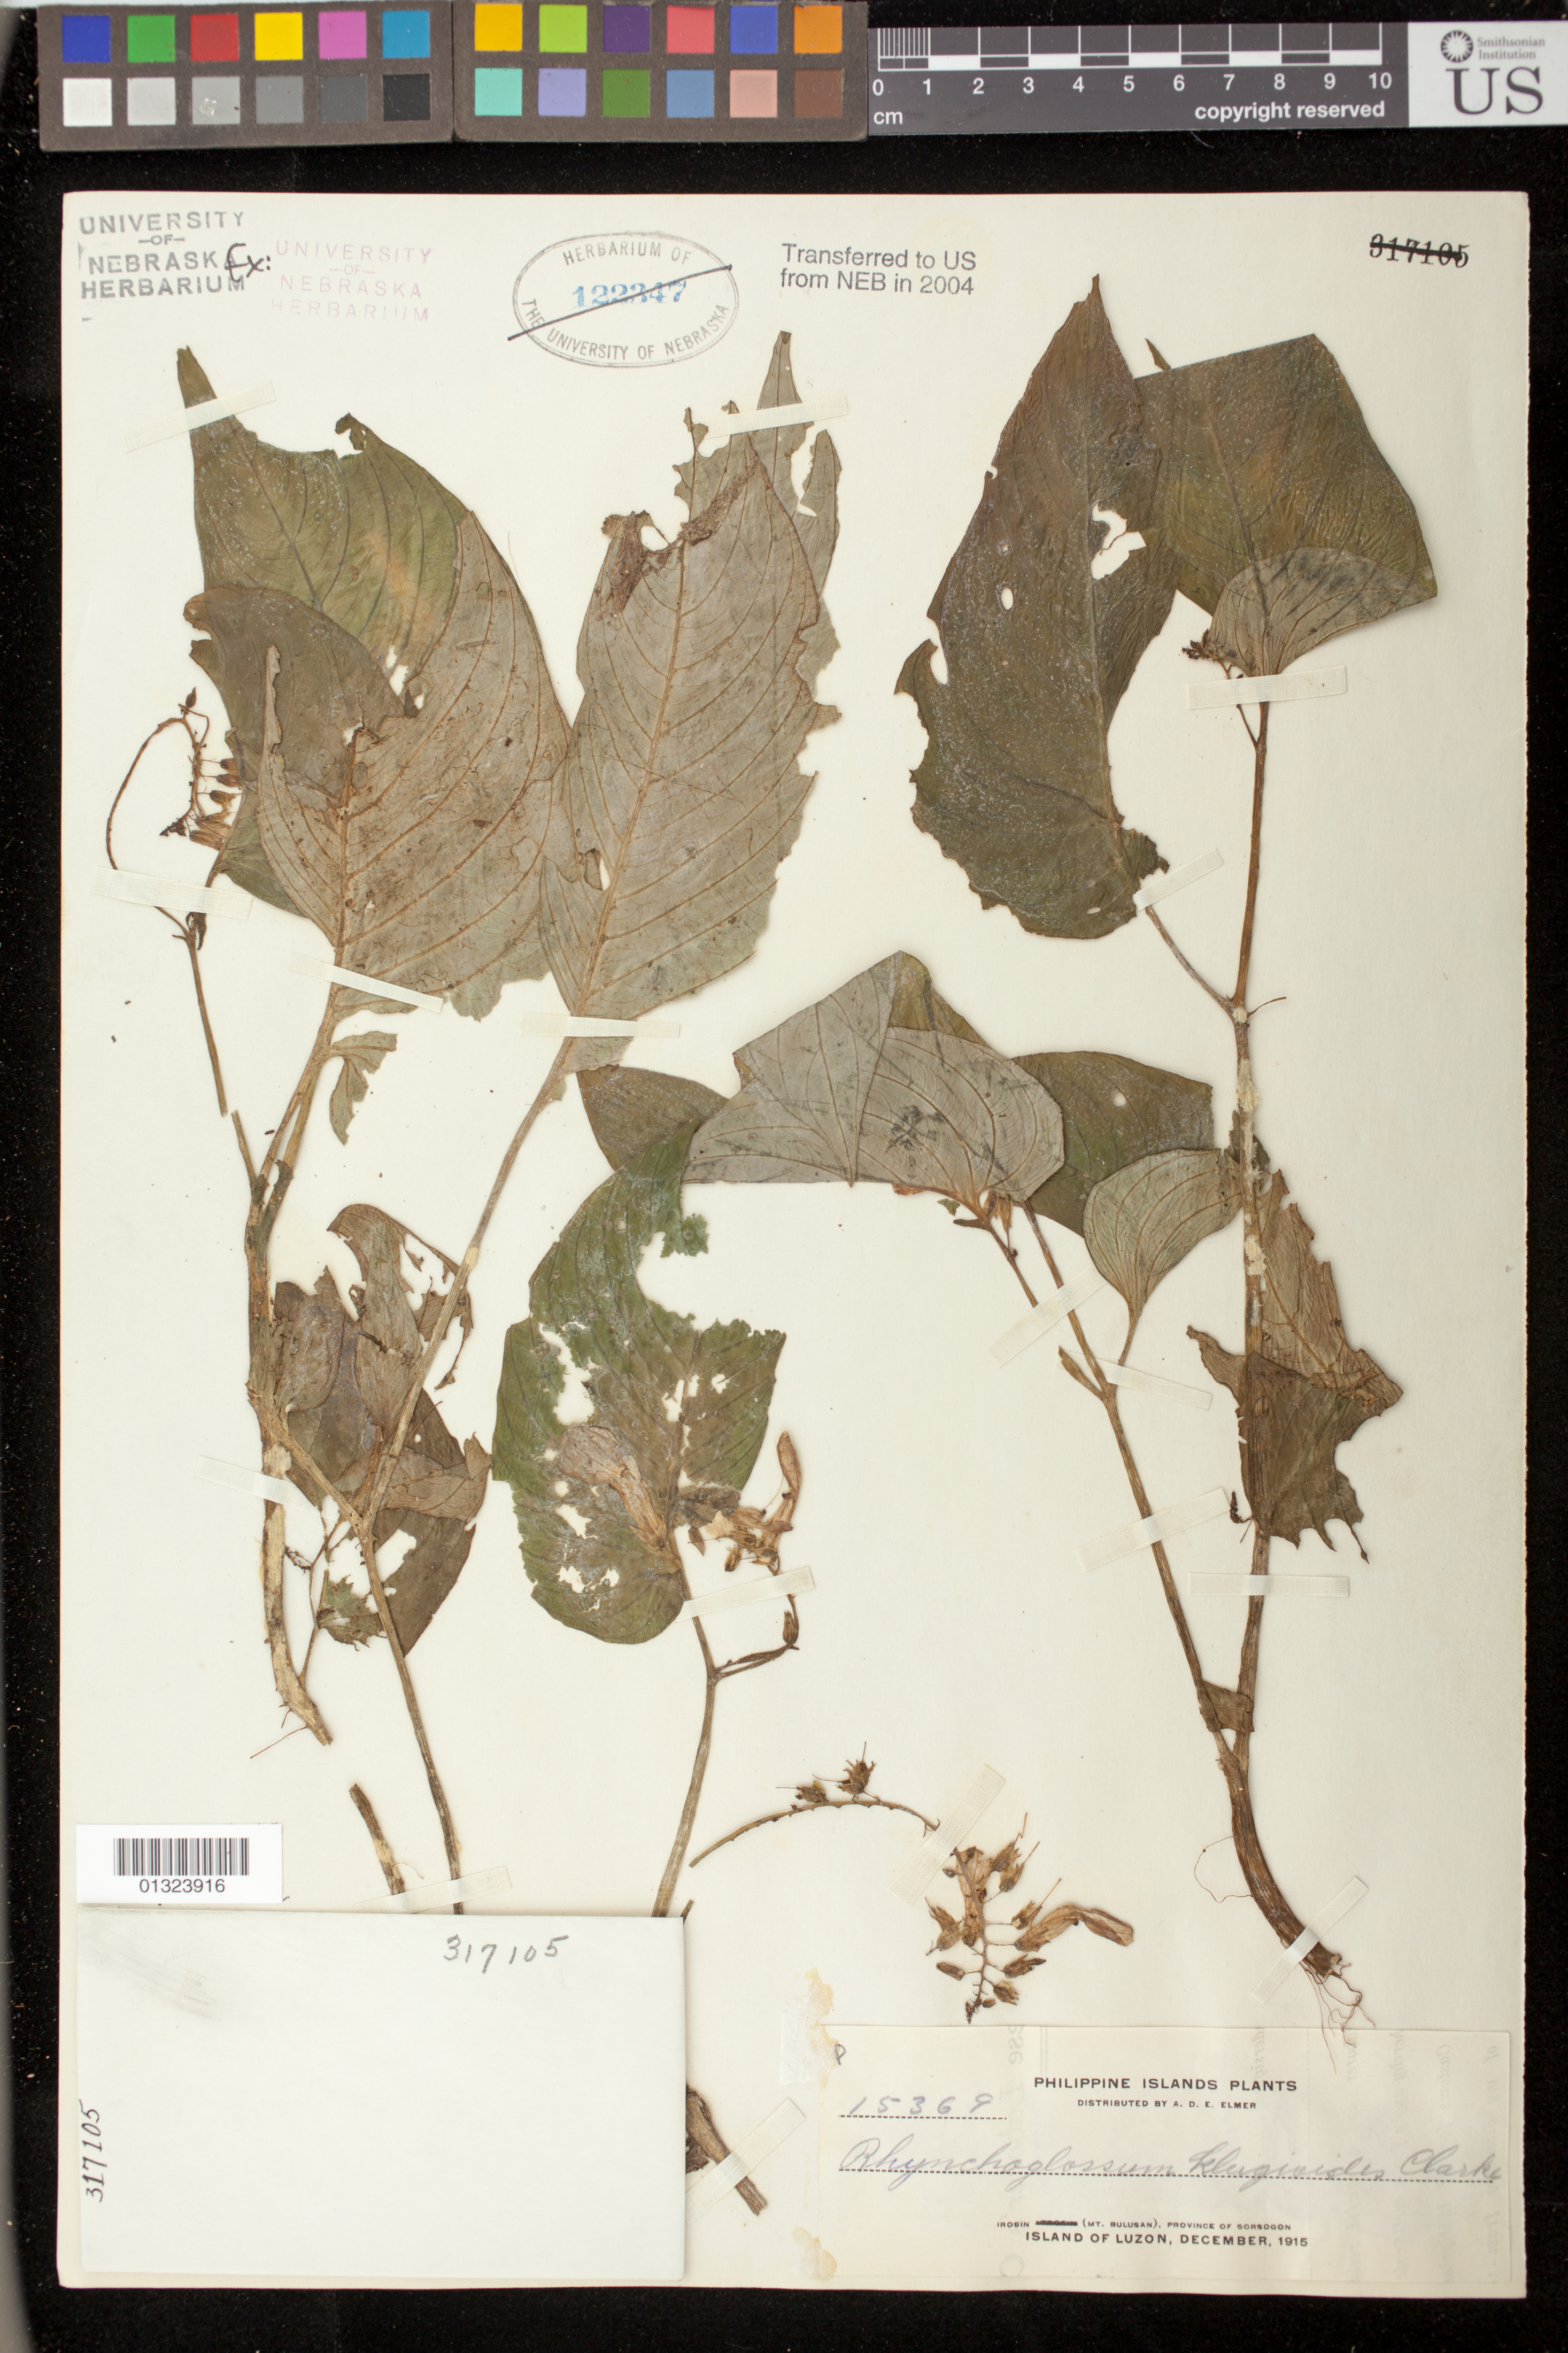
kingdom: Plantae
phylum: Tracheophyta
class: Magnoliopsida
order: Lamiales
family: Gesneriaceae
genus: Rhynchoglossum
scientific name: Rhynchoglossum klugioides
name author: C.B. Clarke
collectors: A. D. E. Elmer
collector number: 15369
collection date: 1915-12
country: Philippines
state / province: Bicol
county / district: Sorsogon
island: Luzon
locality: Irosin (Mt Bulusan).